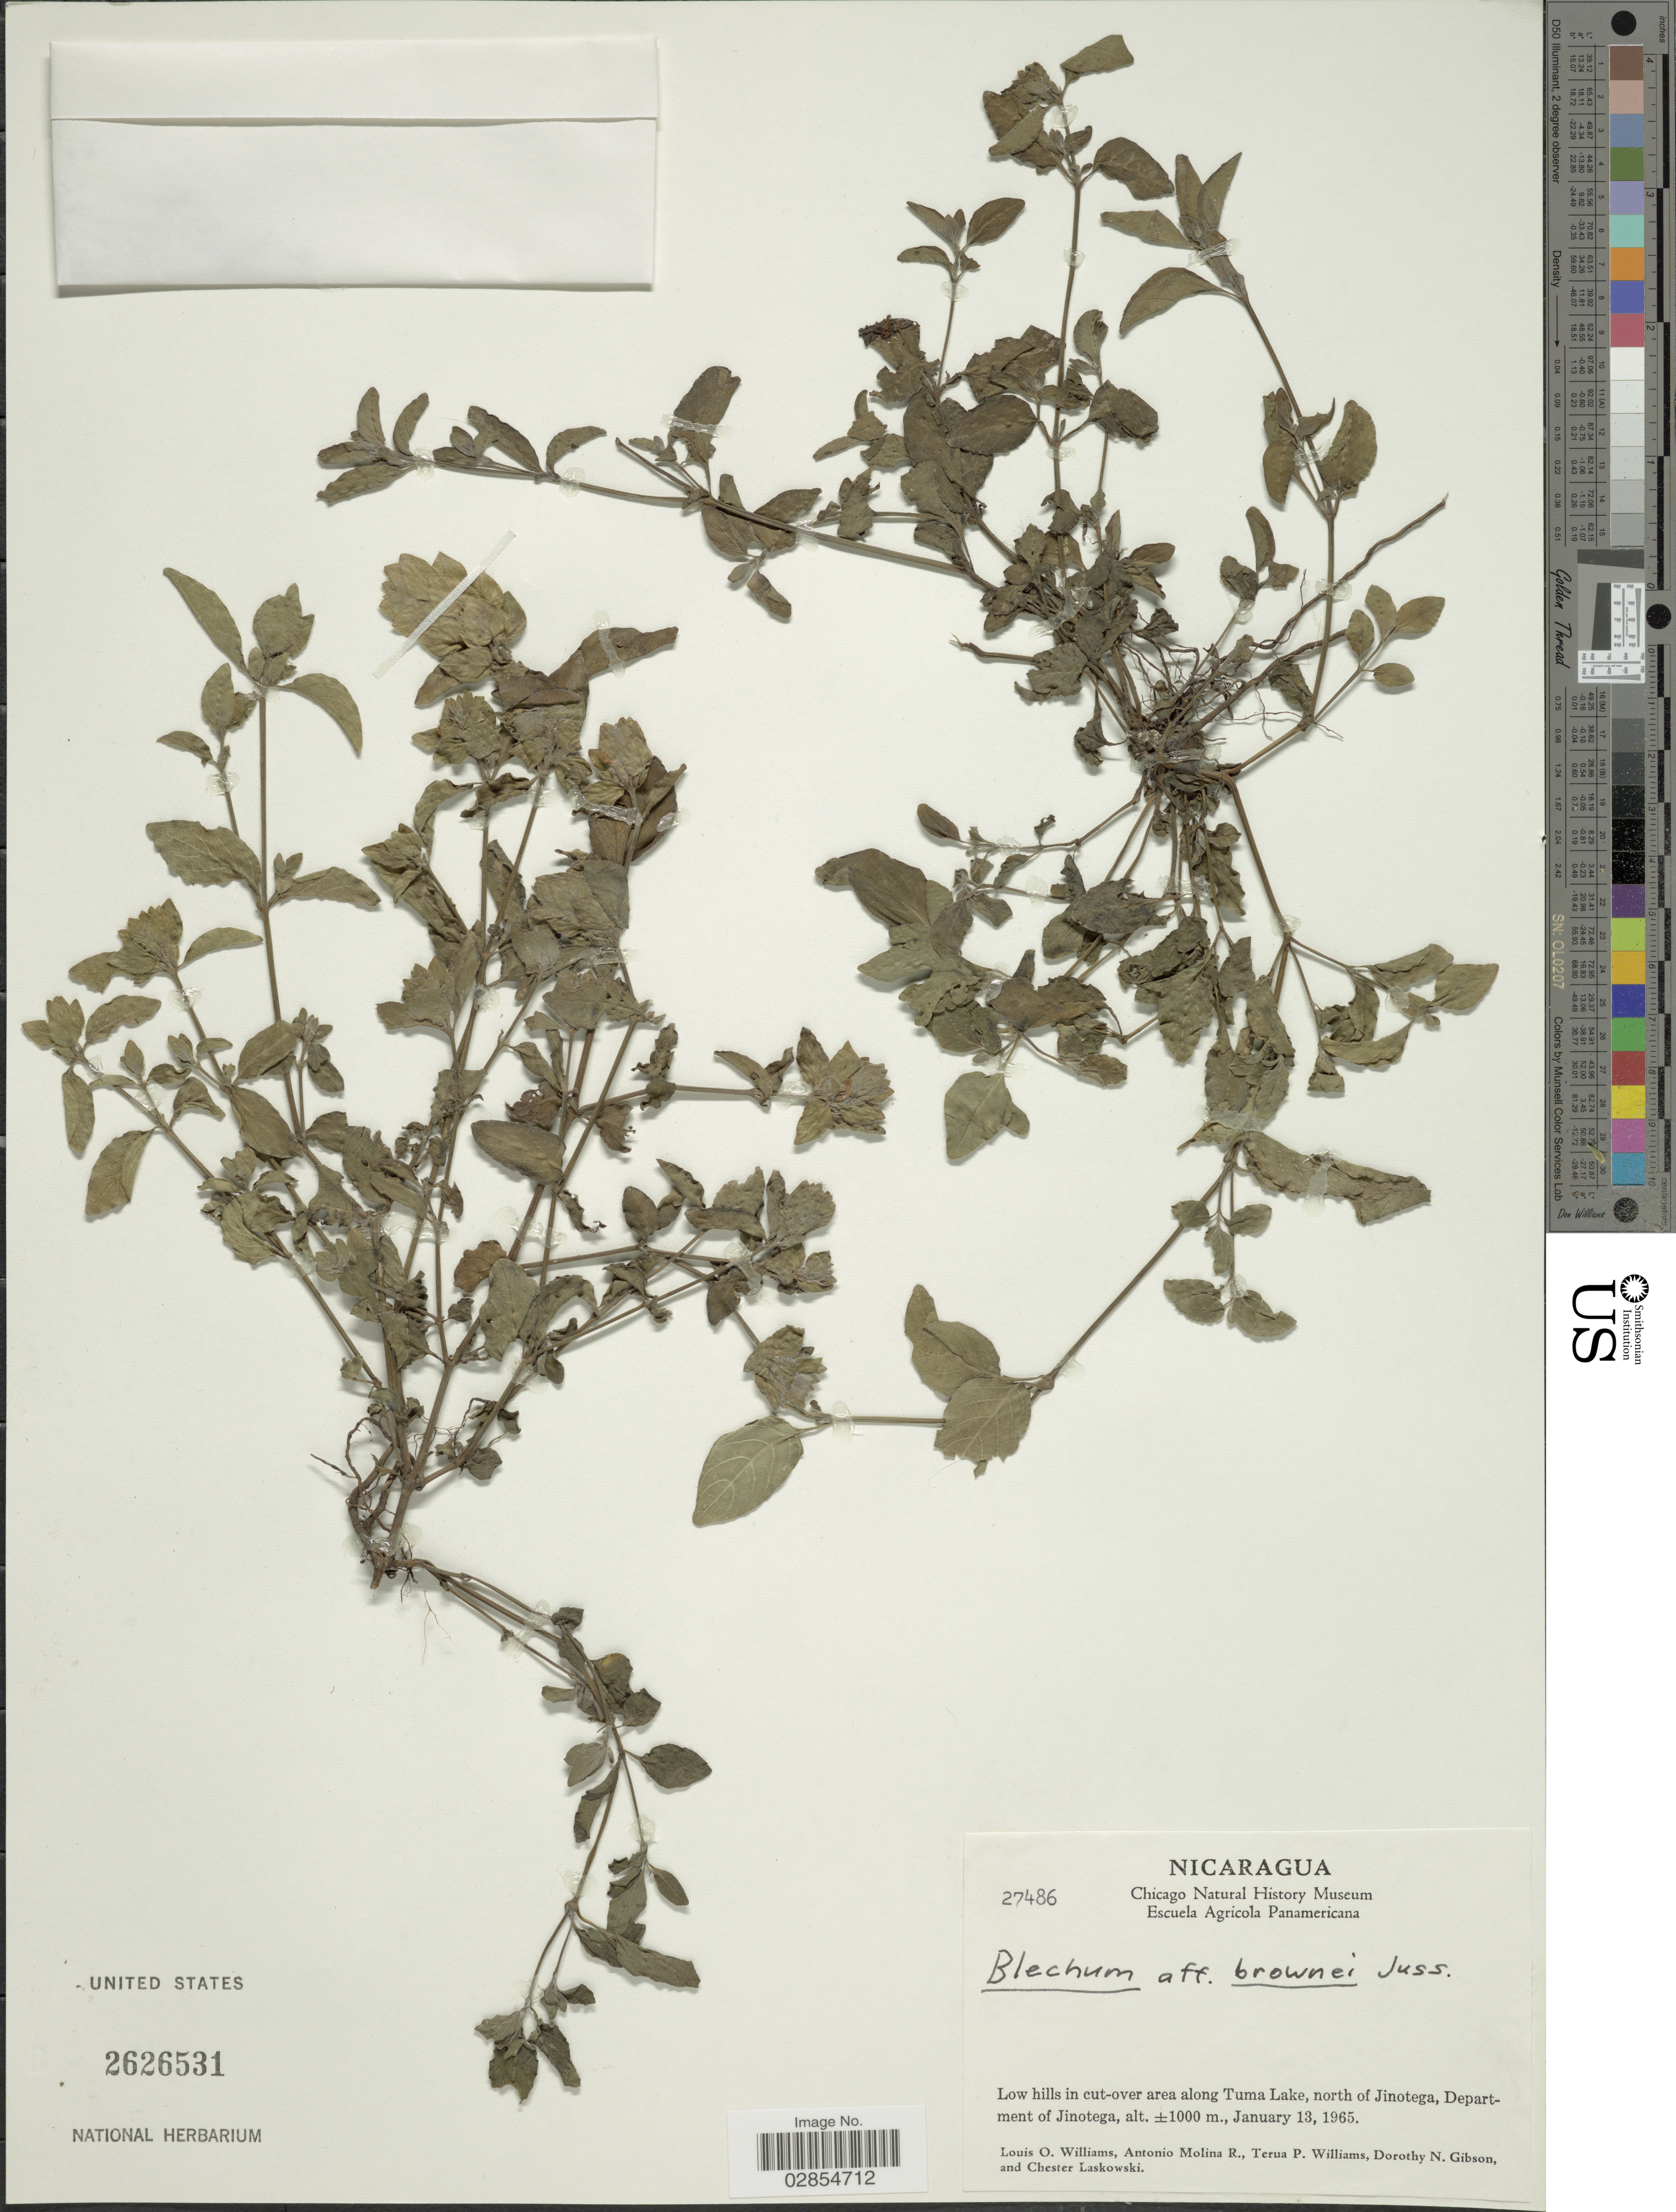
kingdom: Plantae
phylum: Tracheophyta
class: Magnoliopsida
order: Lamiales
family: Acanthaceae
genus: Blechum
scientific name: Blechum pyramidatum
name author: (Lam.) Urb.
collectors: L. O. Williams, A. Molina R., T. Williams, D. N. Gibson & C. Laskowski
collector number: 27486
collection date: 1965-01-13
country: Nicaragua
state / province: Jinotega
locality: Low hills in cut-over area along Tuma Lake, north of Jinotega, Department of Jinotega.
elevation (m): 1000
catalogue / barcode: US 2626531